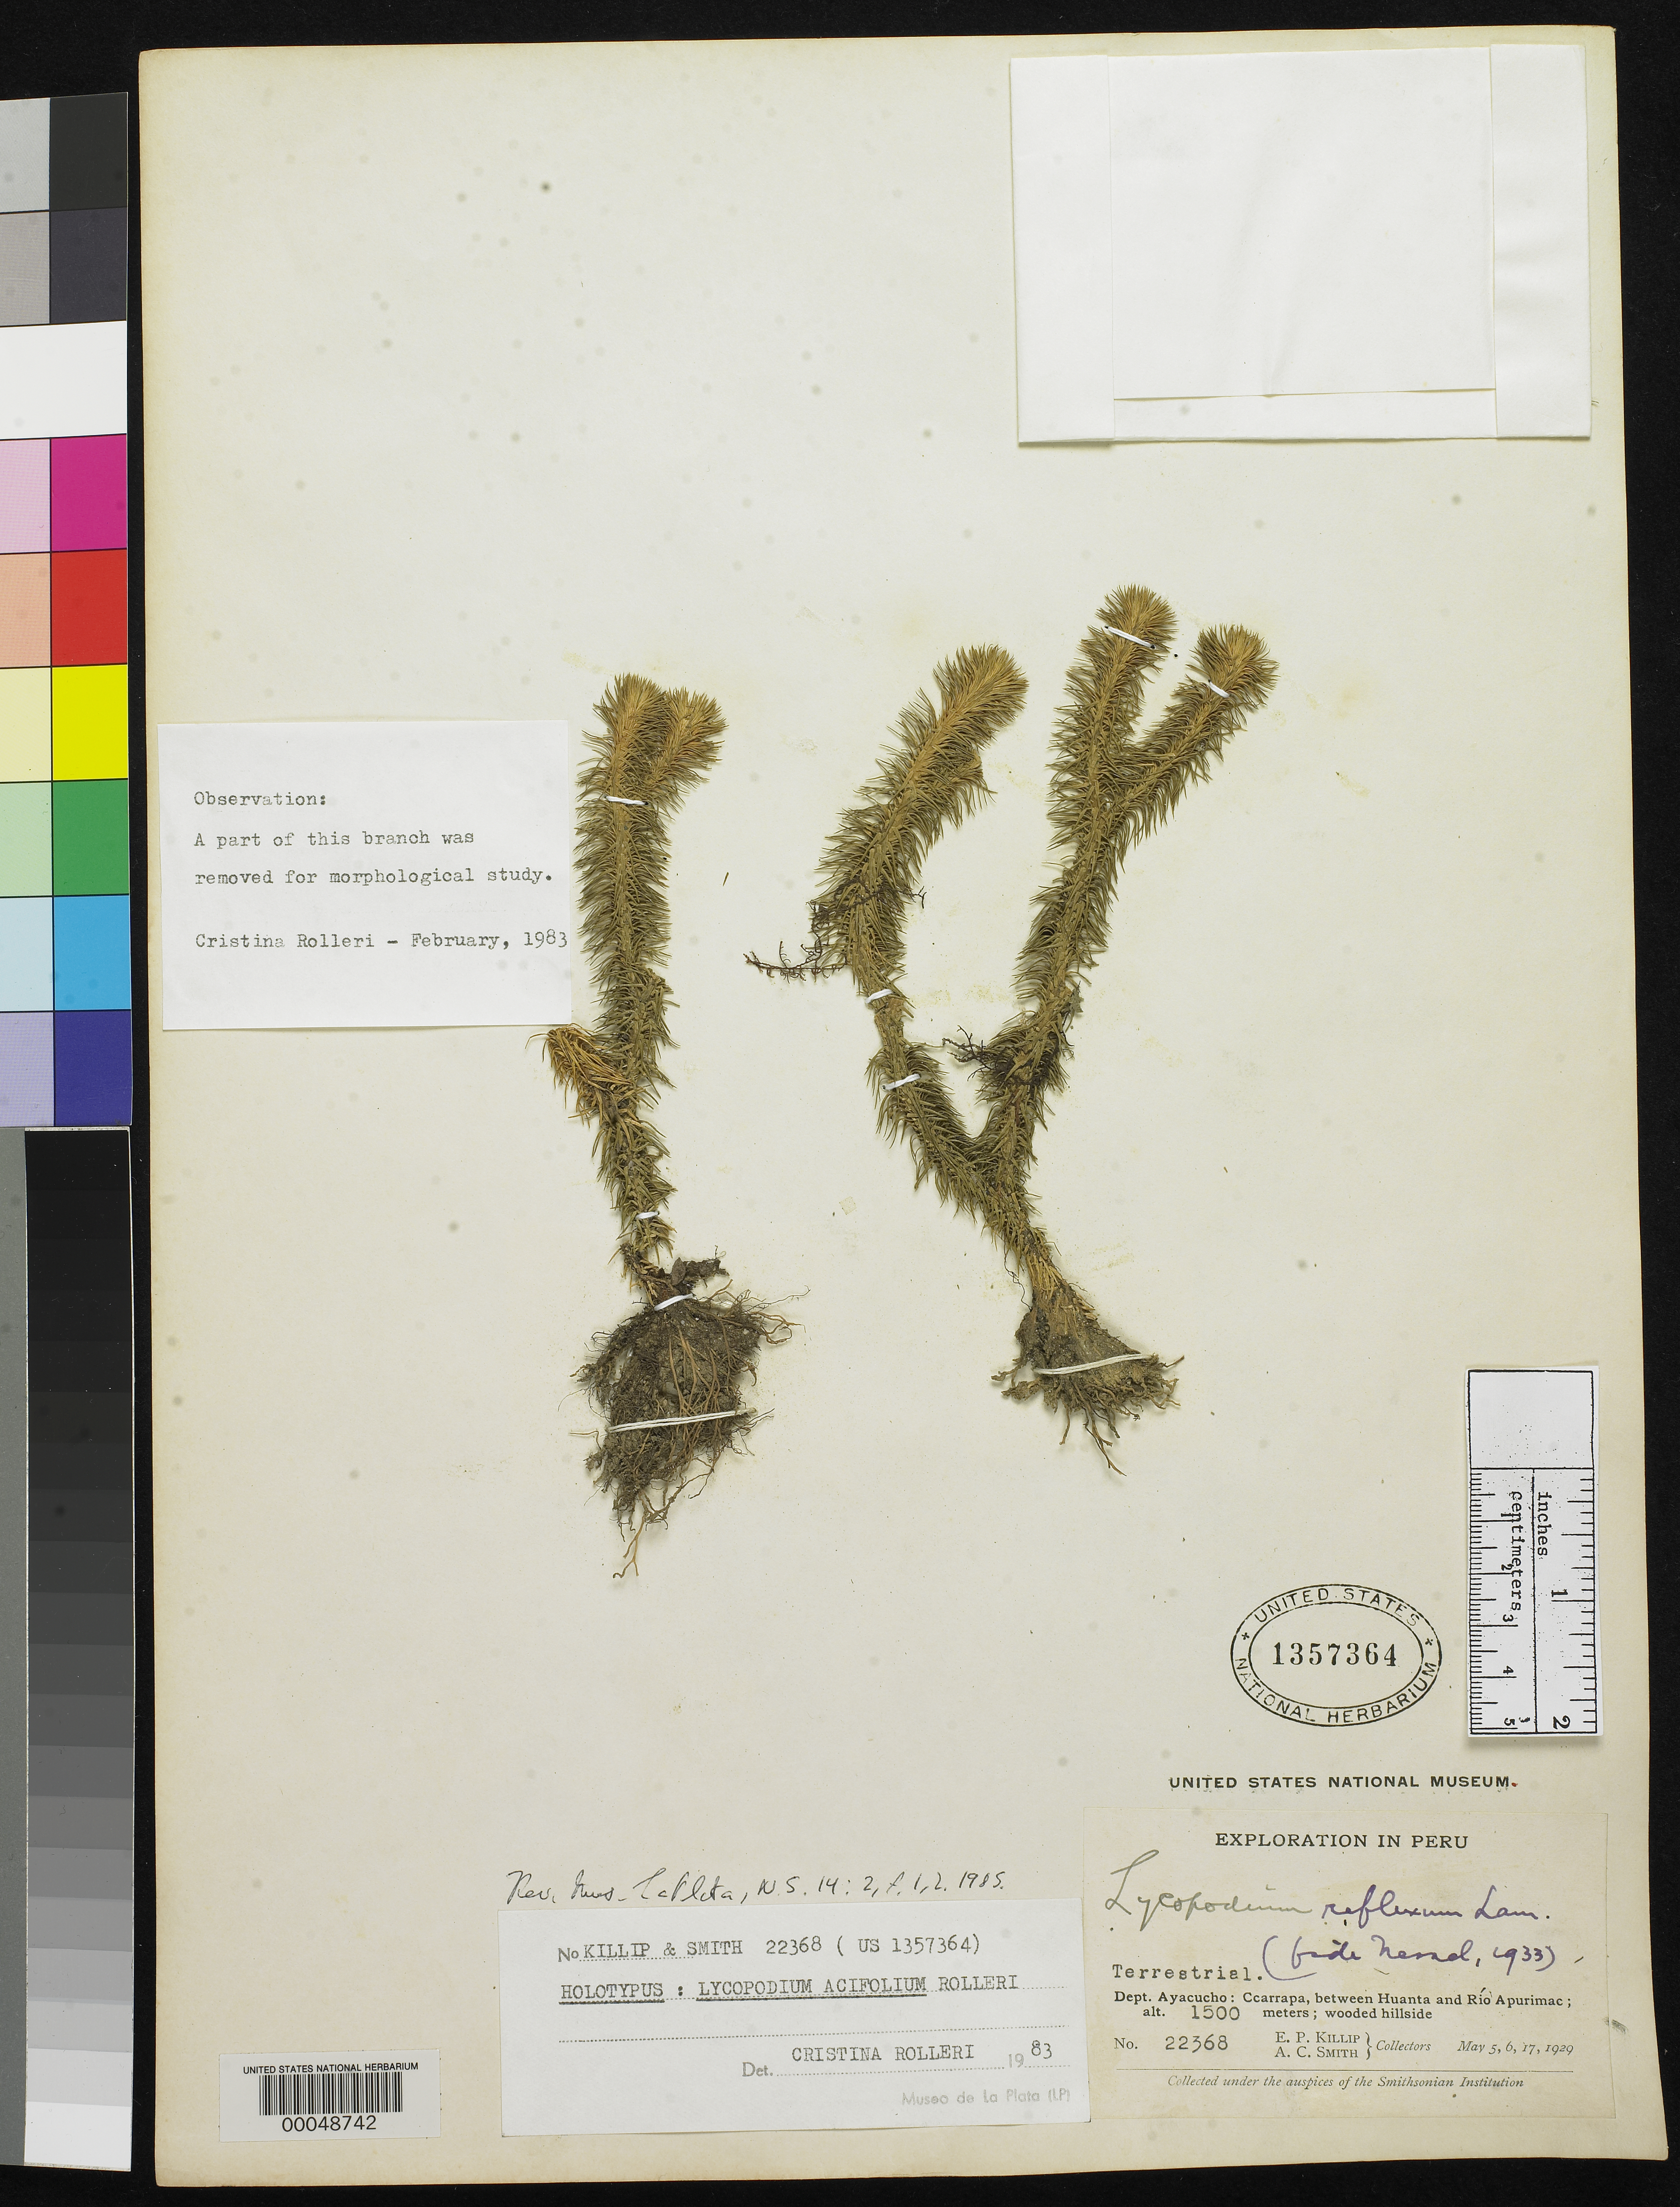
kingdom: Plantae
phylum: Tracheophyta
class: Lycopodiopsida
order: Lycopodiales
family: Lycopodiaceae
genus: Lycopodium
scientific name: Lycopodium acifolium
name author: Rolleri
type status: Holotype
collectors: E. P. Killip & A. C. Smith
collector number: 22368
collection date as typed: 05 May 1929 and 06 May 1929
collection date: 1929-05-05,1929-05-06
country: Peru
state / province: Ayacucho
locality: Ccarrapa, between Huanta and Río Apurímac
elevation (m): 1500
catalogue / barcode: US 1357364